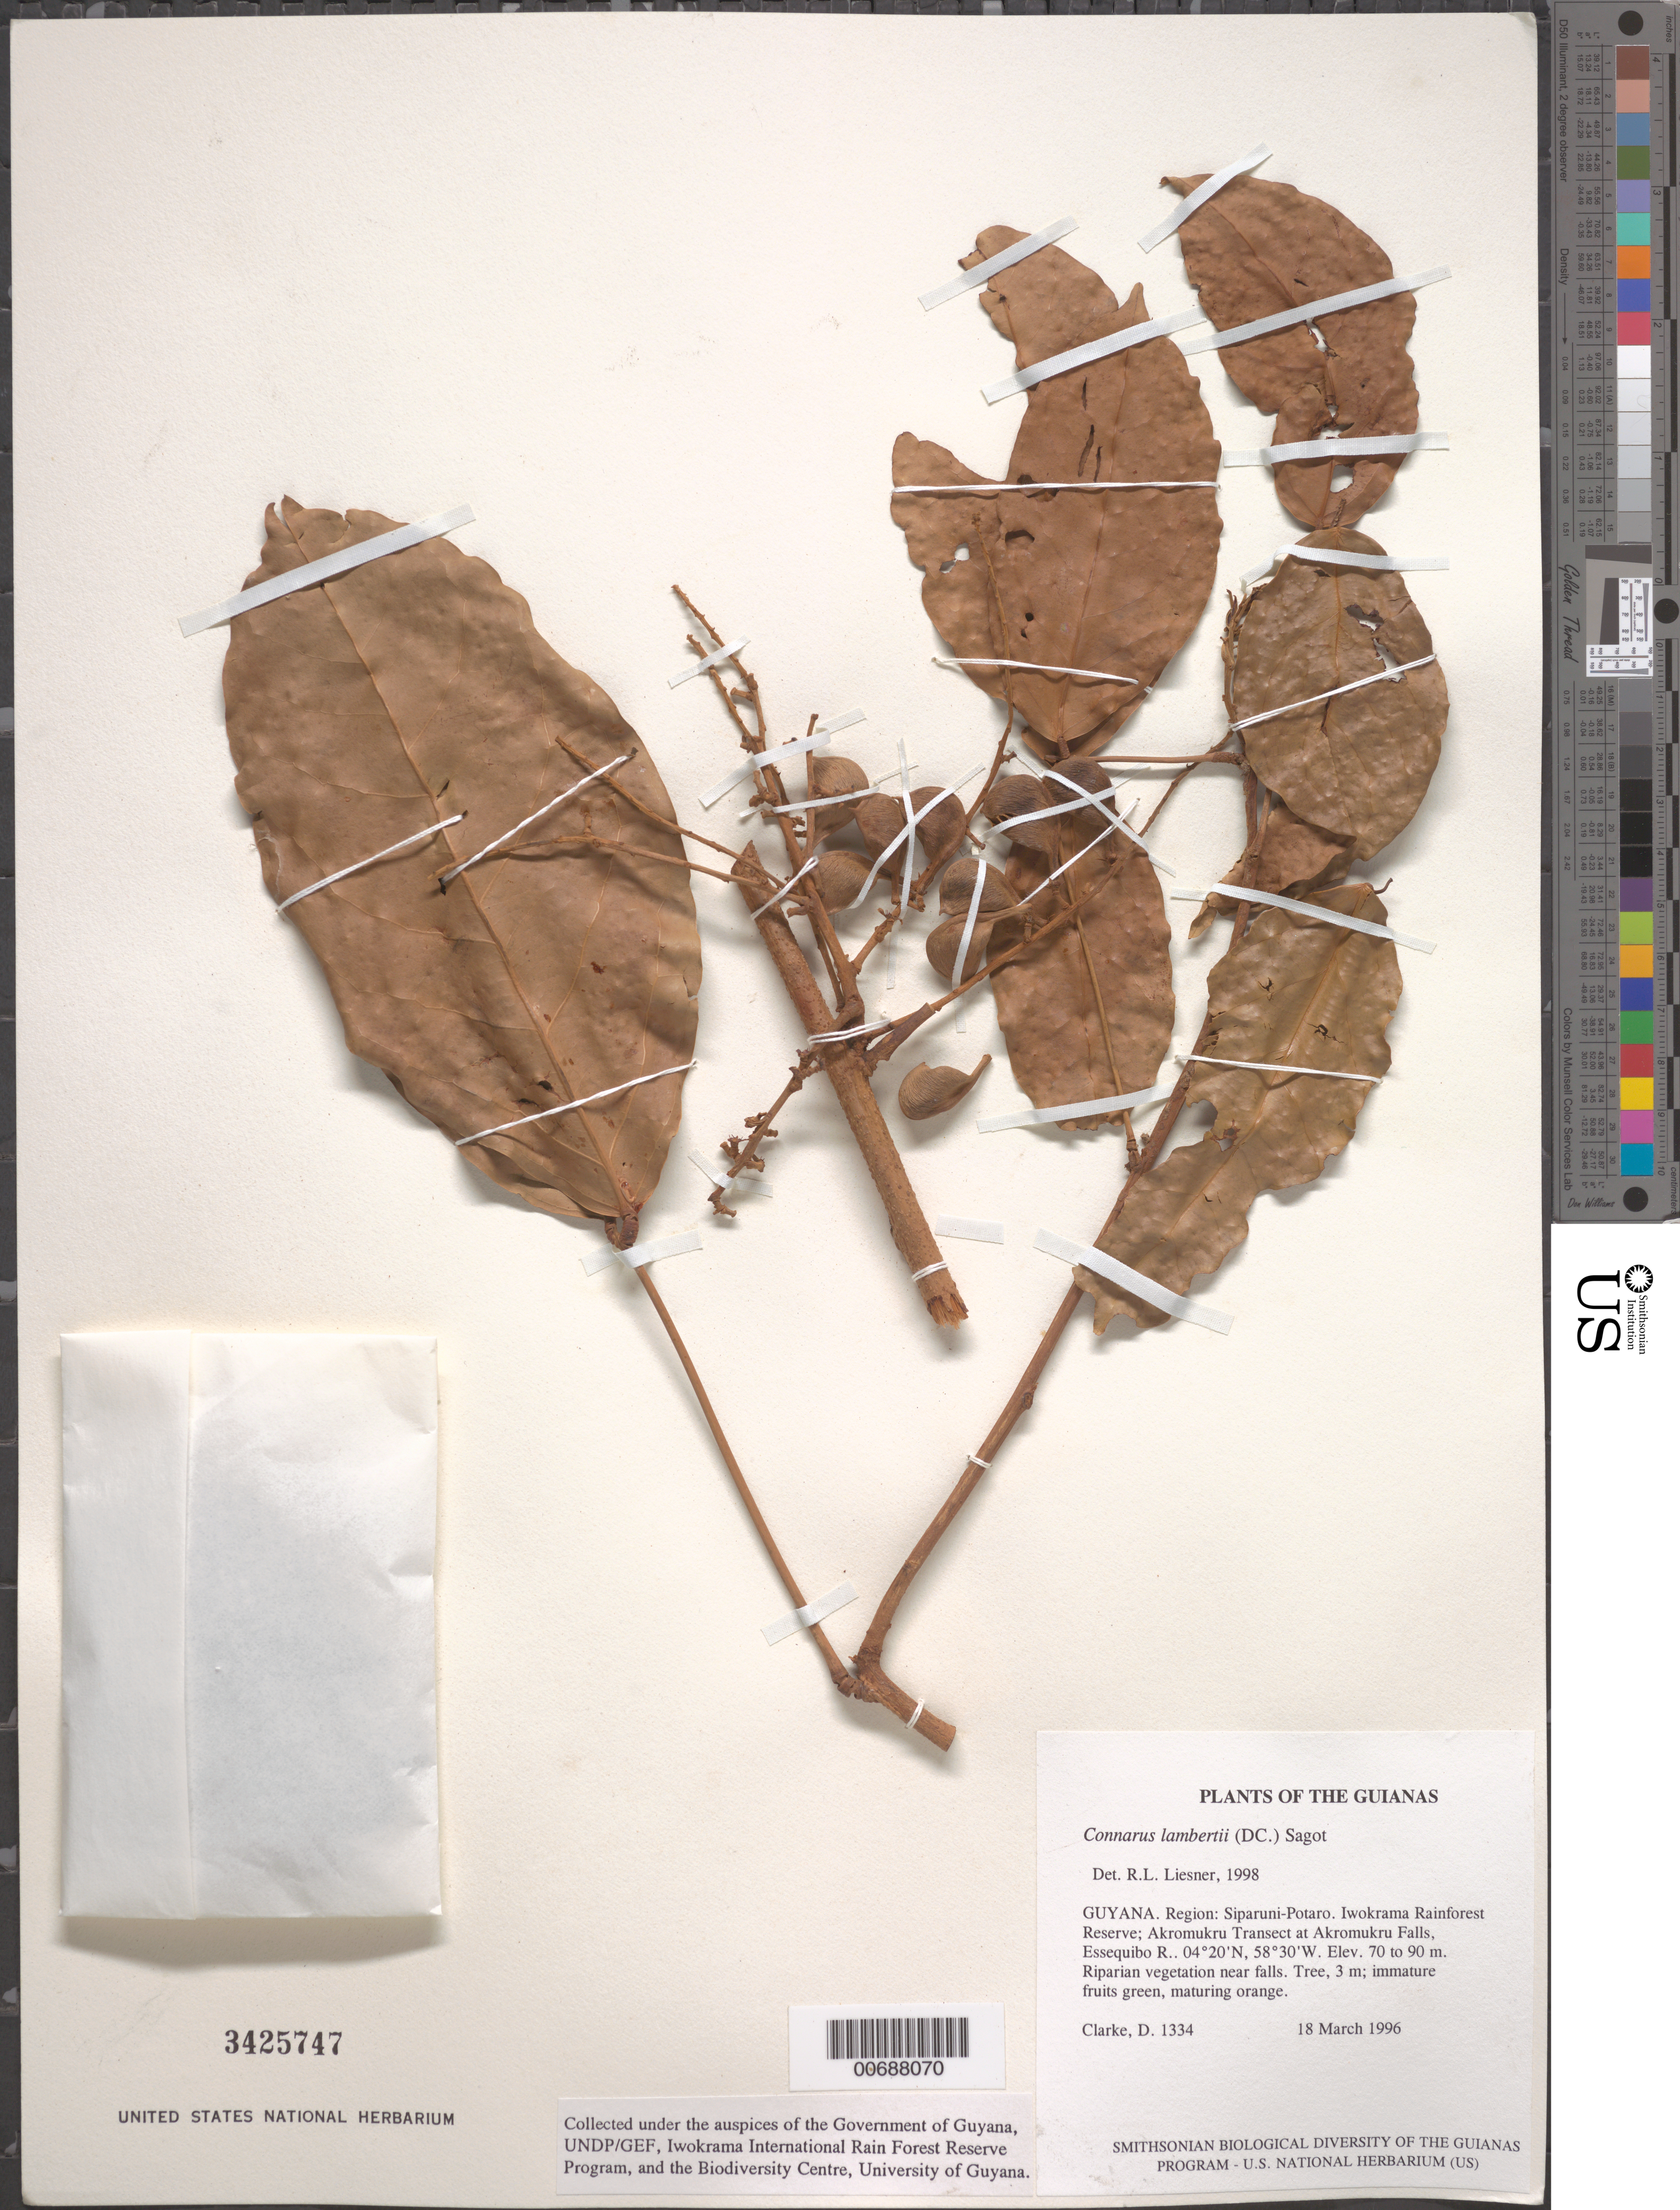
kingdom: Plantae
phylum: Tracheophyta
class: Magnoliopsida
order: Oxalidales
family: Connaraceae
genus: Connarus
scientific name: Connarus lambertii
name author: (DC.) Sagot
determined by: Liesner, R. L.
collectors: H. D. Clarke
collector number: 1334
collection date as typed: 18 March 1996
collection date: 1996-03-18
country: Guyana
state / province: Potaro-Siparuni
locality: Iwokrama Rainforest Reserve; Akromukru Transect at Akromukru Falls, Essequibo R.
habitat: Riparian vegetation near falls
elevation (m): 70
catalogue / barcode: US 3425747